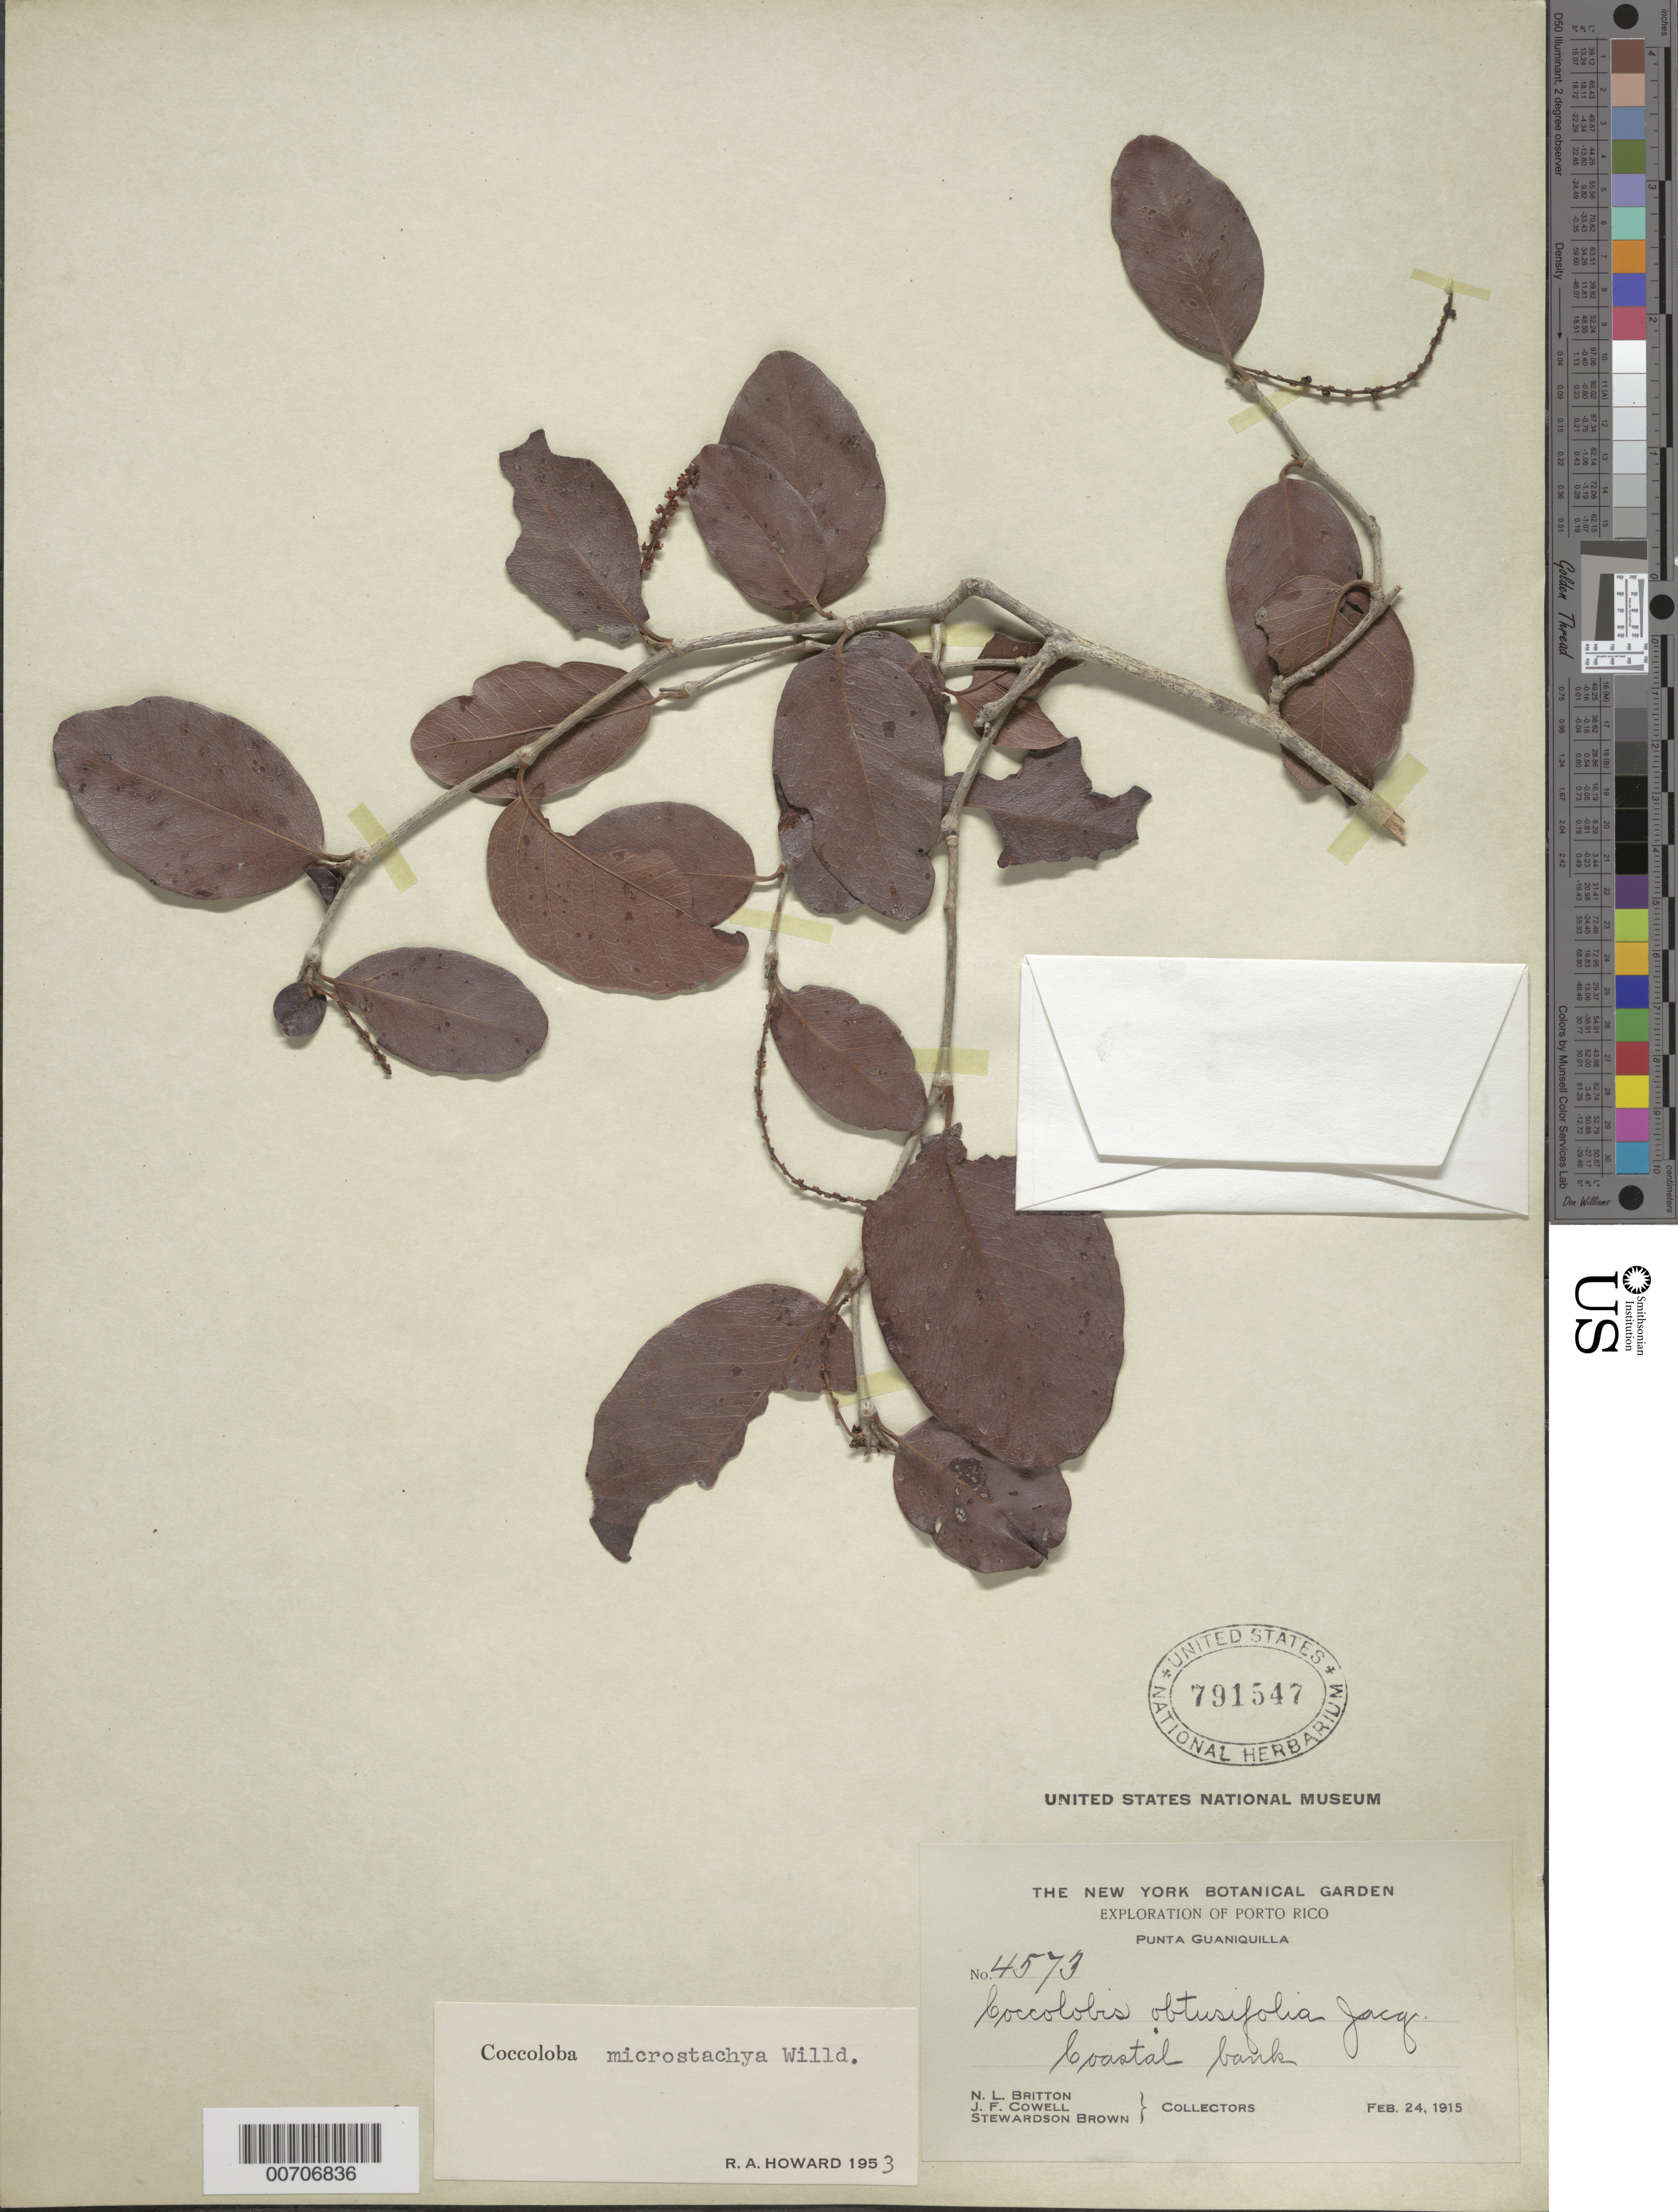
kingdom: Plantae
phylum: Tracheophyta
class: Magnoliopsida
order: Caryophyllales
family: Polygonaceae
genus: Coccoloba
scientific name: Coccoloba microstachya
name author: Willd.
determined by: Howard, R. A.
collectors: N. Britton, J. F. Cowell & S. Brown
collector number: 4573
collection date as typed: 24 Feb 1915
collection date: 1915-02-24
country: Puerto Rico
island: Greater Antilles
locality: Punta Guaniquilla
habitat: Coastal bank.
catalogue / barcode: US 791547